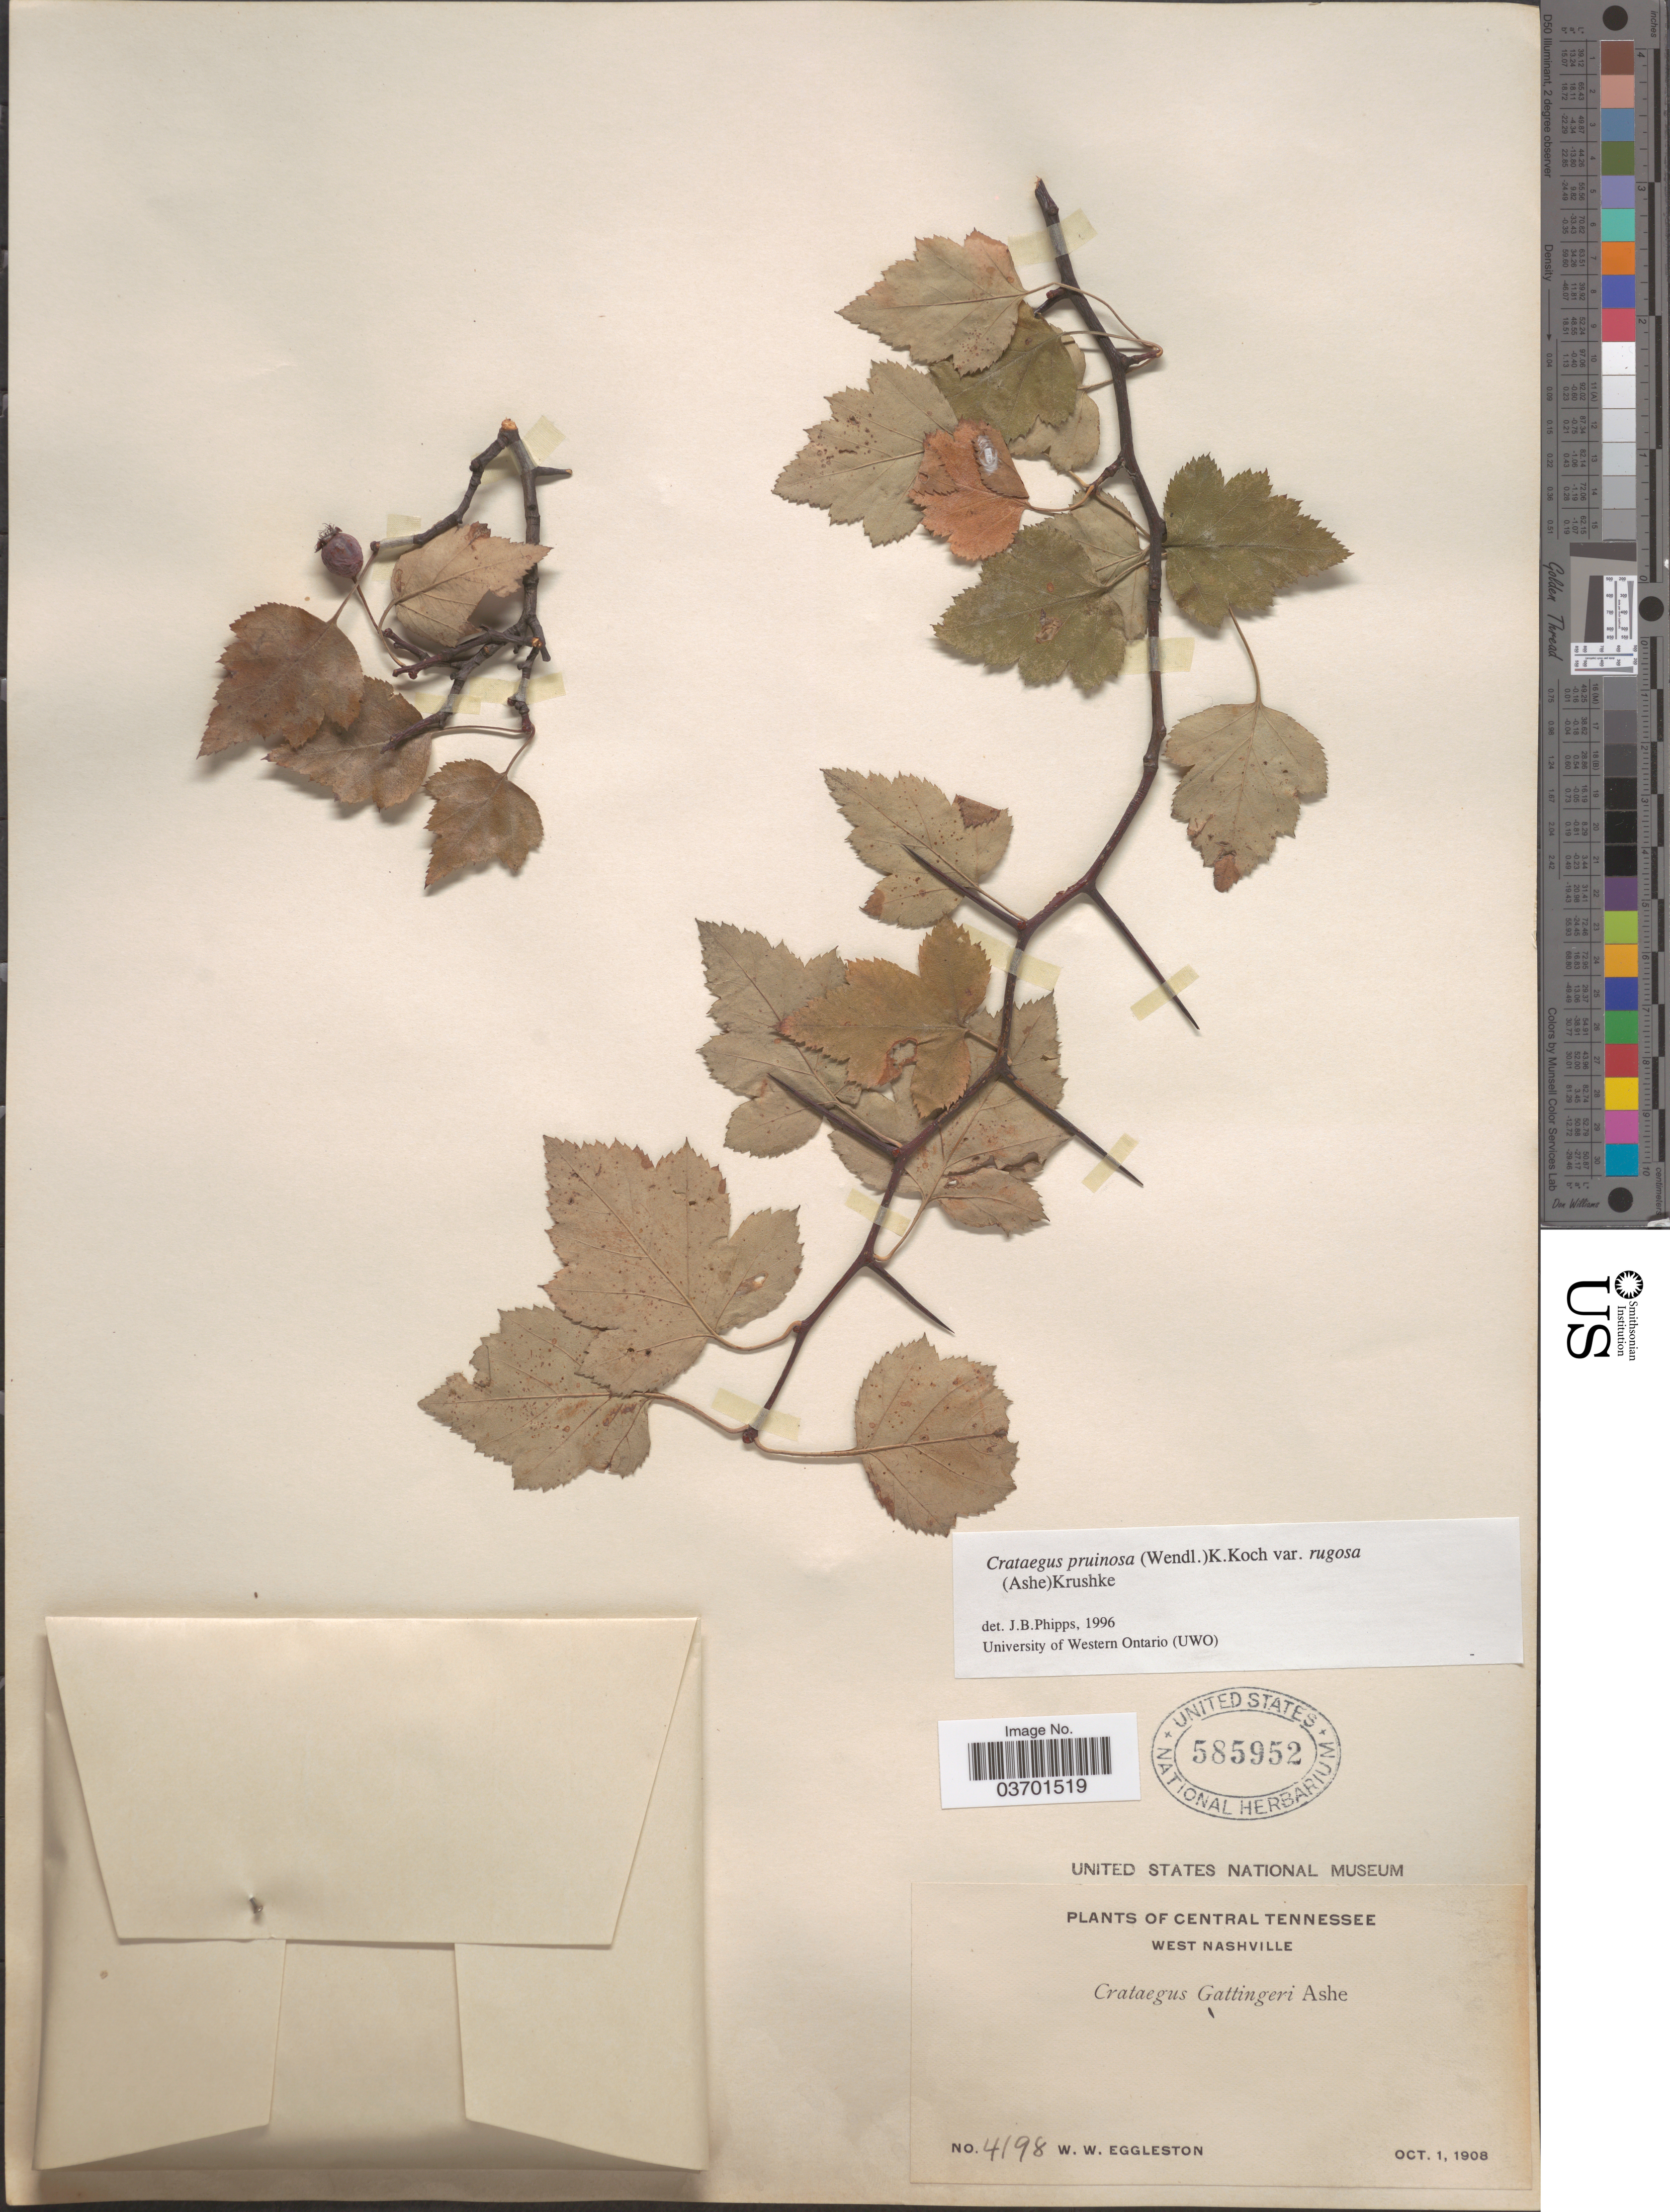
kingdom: Plantae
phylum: Tracheophyta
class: Magnoliopsida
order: Rosales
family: Rosaceae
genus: Crataegus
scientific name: Crataegus pruinosa var. rugosa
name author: (Ashe) Kruschke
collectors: W. W. Eggleston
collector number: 4198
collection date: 1908-05-01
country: United States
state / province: Tennessee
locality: Central Tennessee. West Nashville.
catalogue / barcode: US 585952